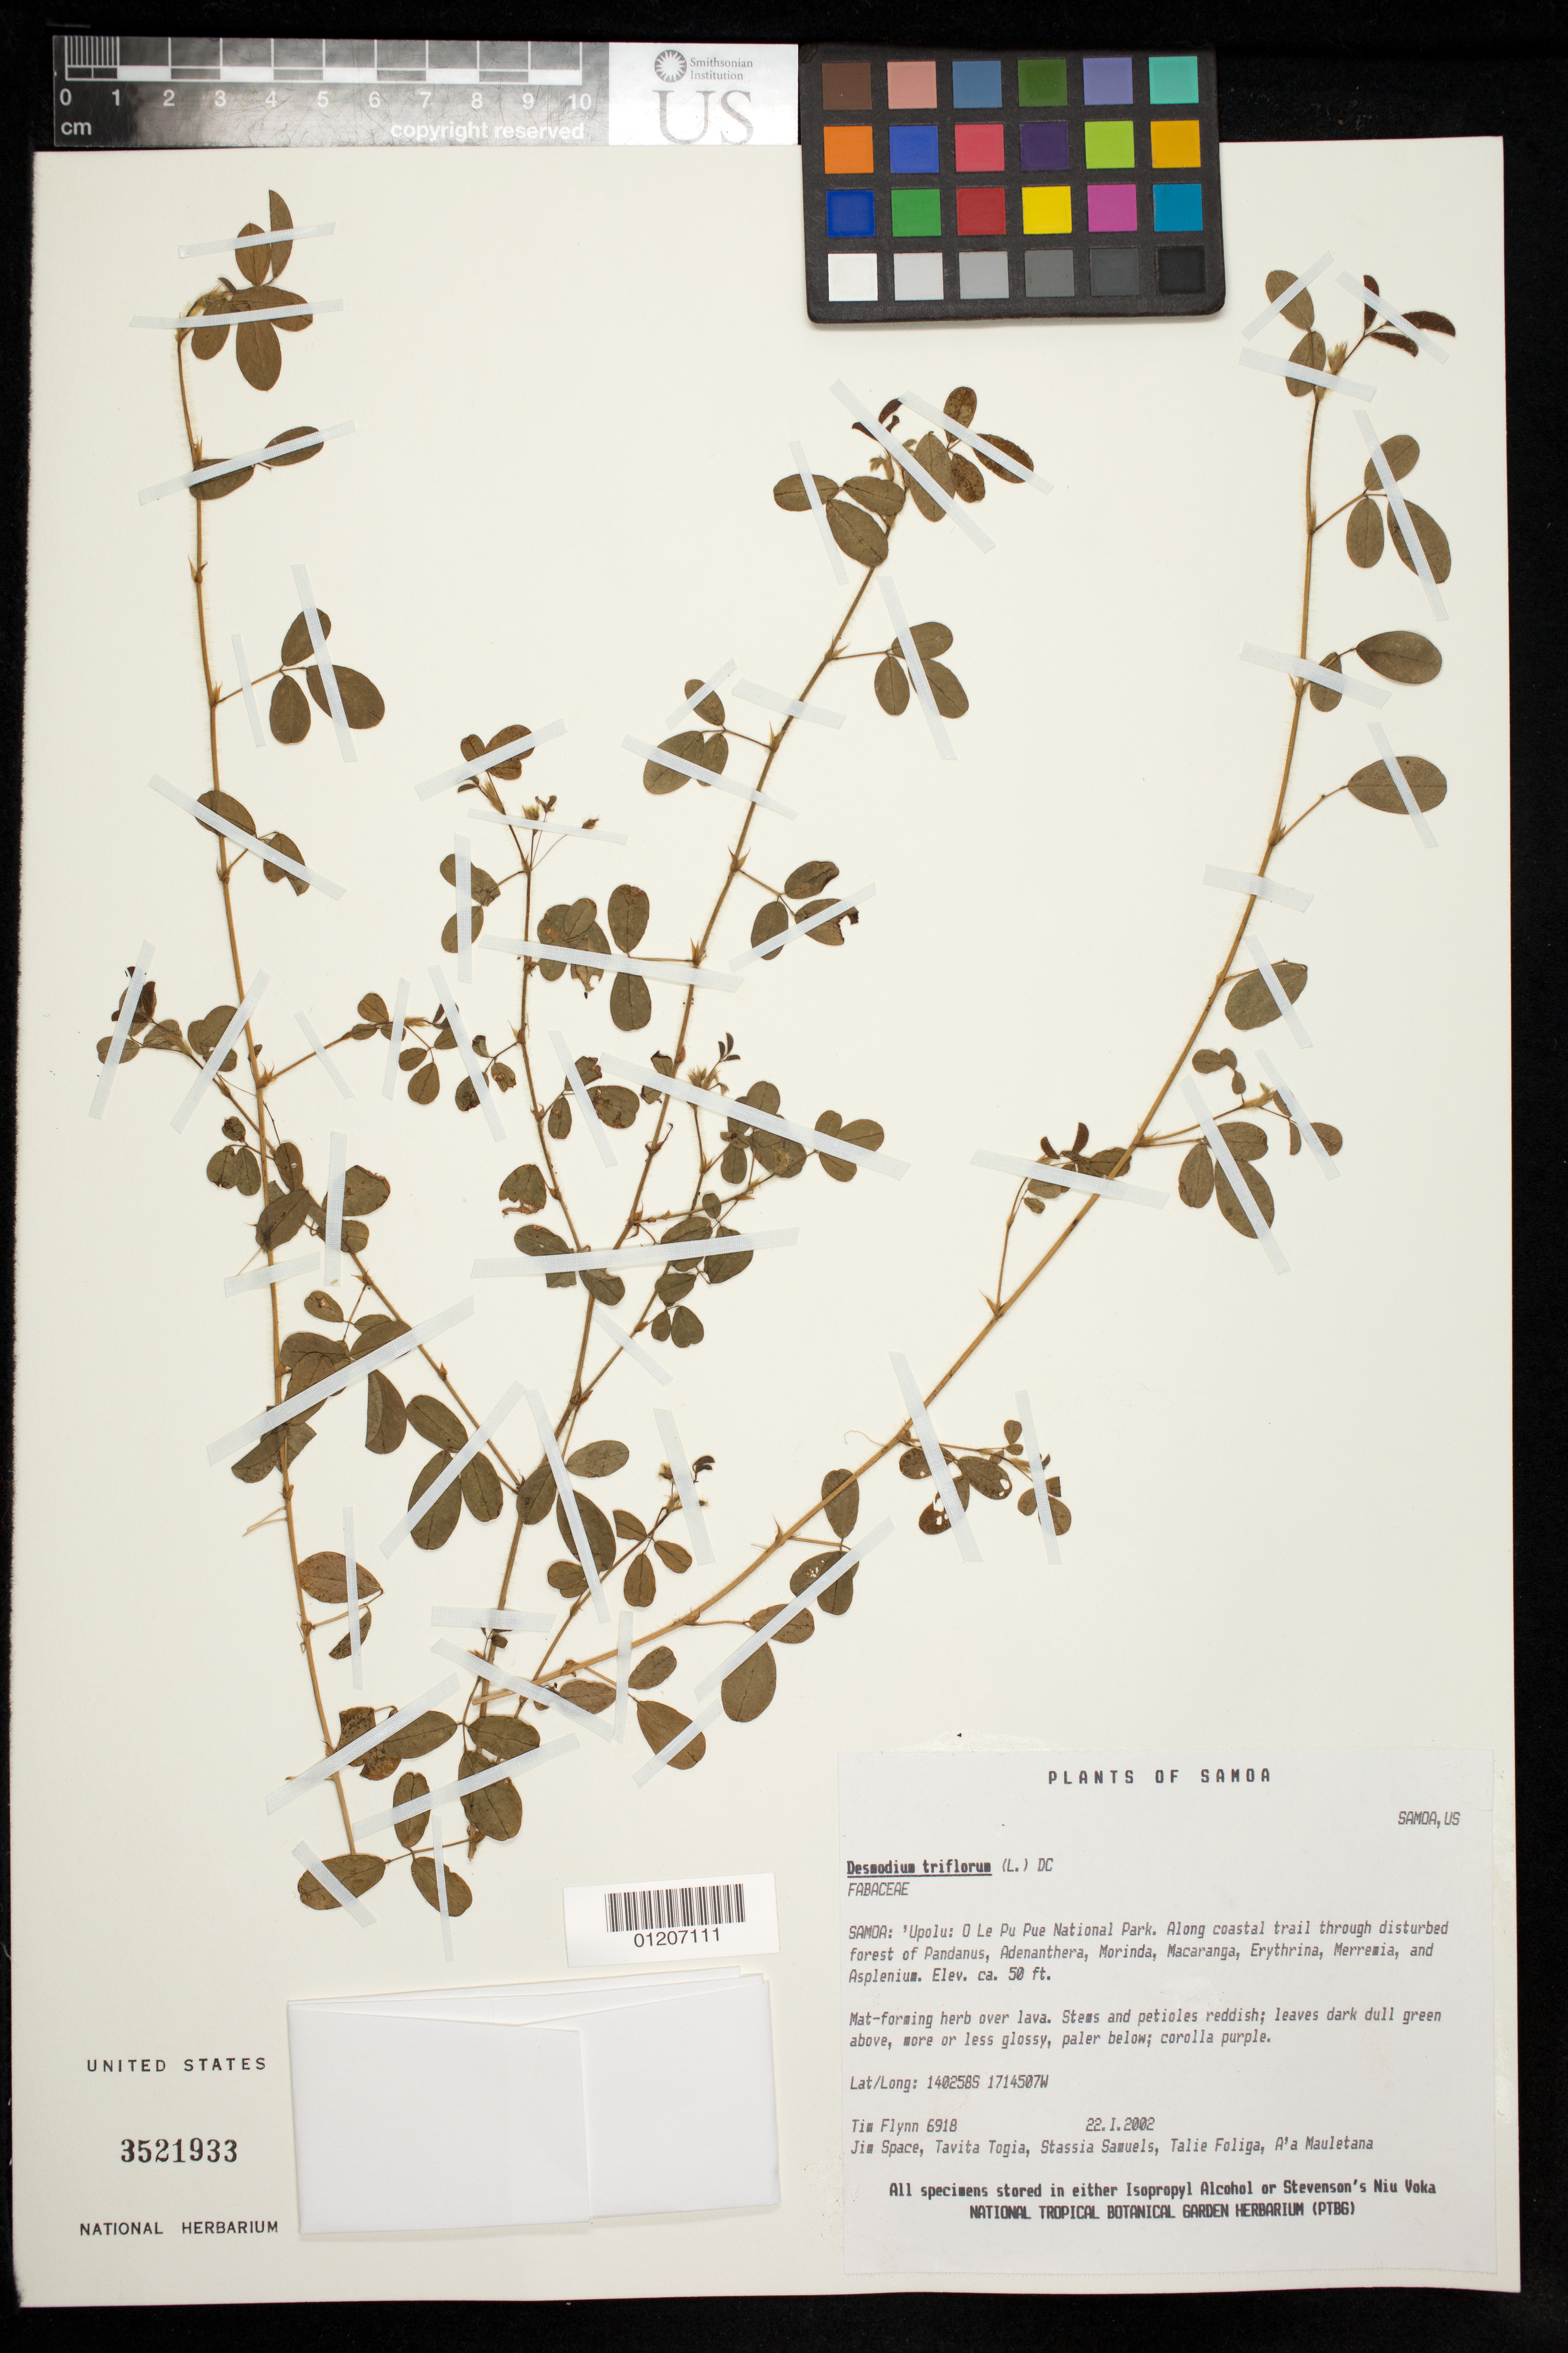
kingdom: Plantae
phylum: Tracheophyta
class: Magnoliopsida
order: Fabales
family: Fabaceae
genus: Grona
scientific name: Grona heterophylla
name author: (Willd.) H. Ohashi & K. Ohashi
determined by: Strong, Mark T., (BOT), Smithsonian Institution - National Museum of Natural History (UNITED STATES)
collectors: T. W. Flynn, J. Space, T. Togia, S. Samuels, T. Foliga & A. Mauletaua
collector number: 6918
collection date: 2002-01-22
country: Samoa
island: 'Upolu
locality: O le pu pue National Park. Along coastal trail.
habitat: Disturbed forest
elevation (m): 15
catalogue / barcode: US 3521933